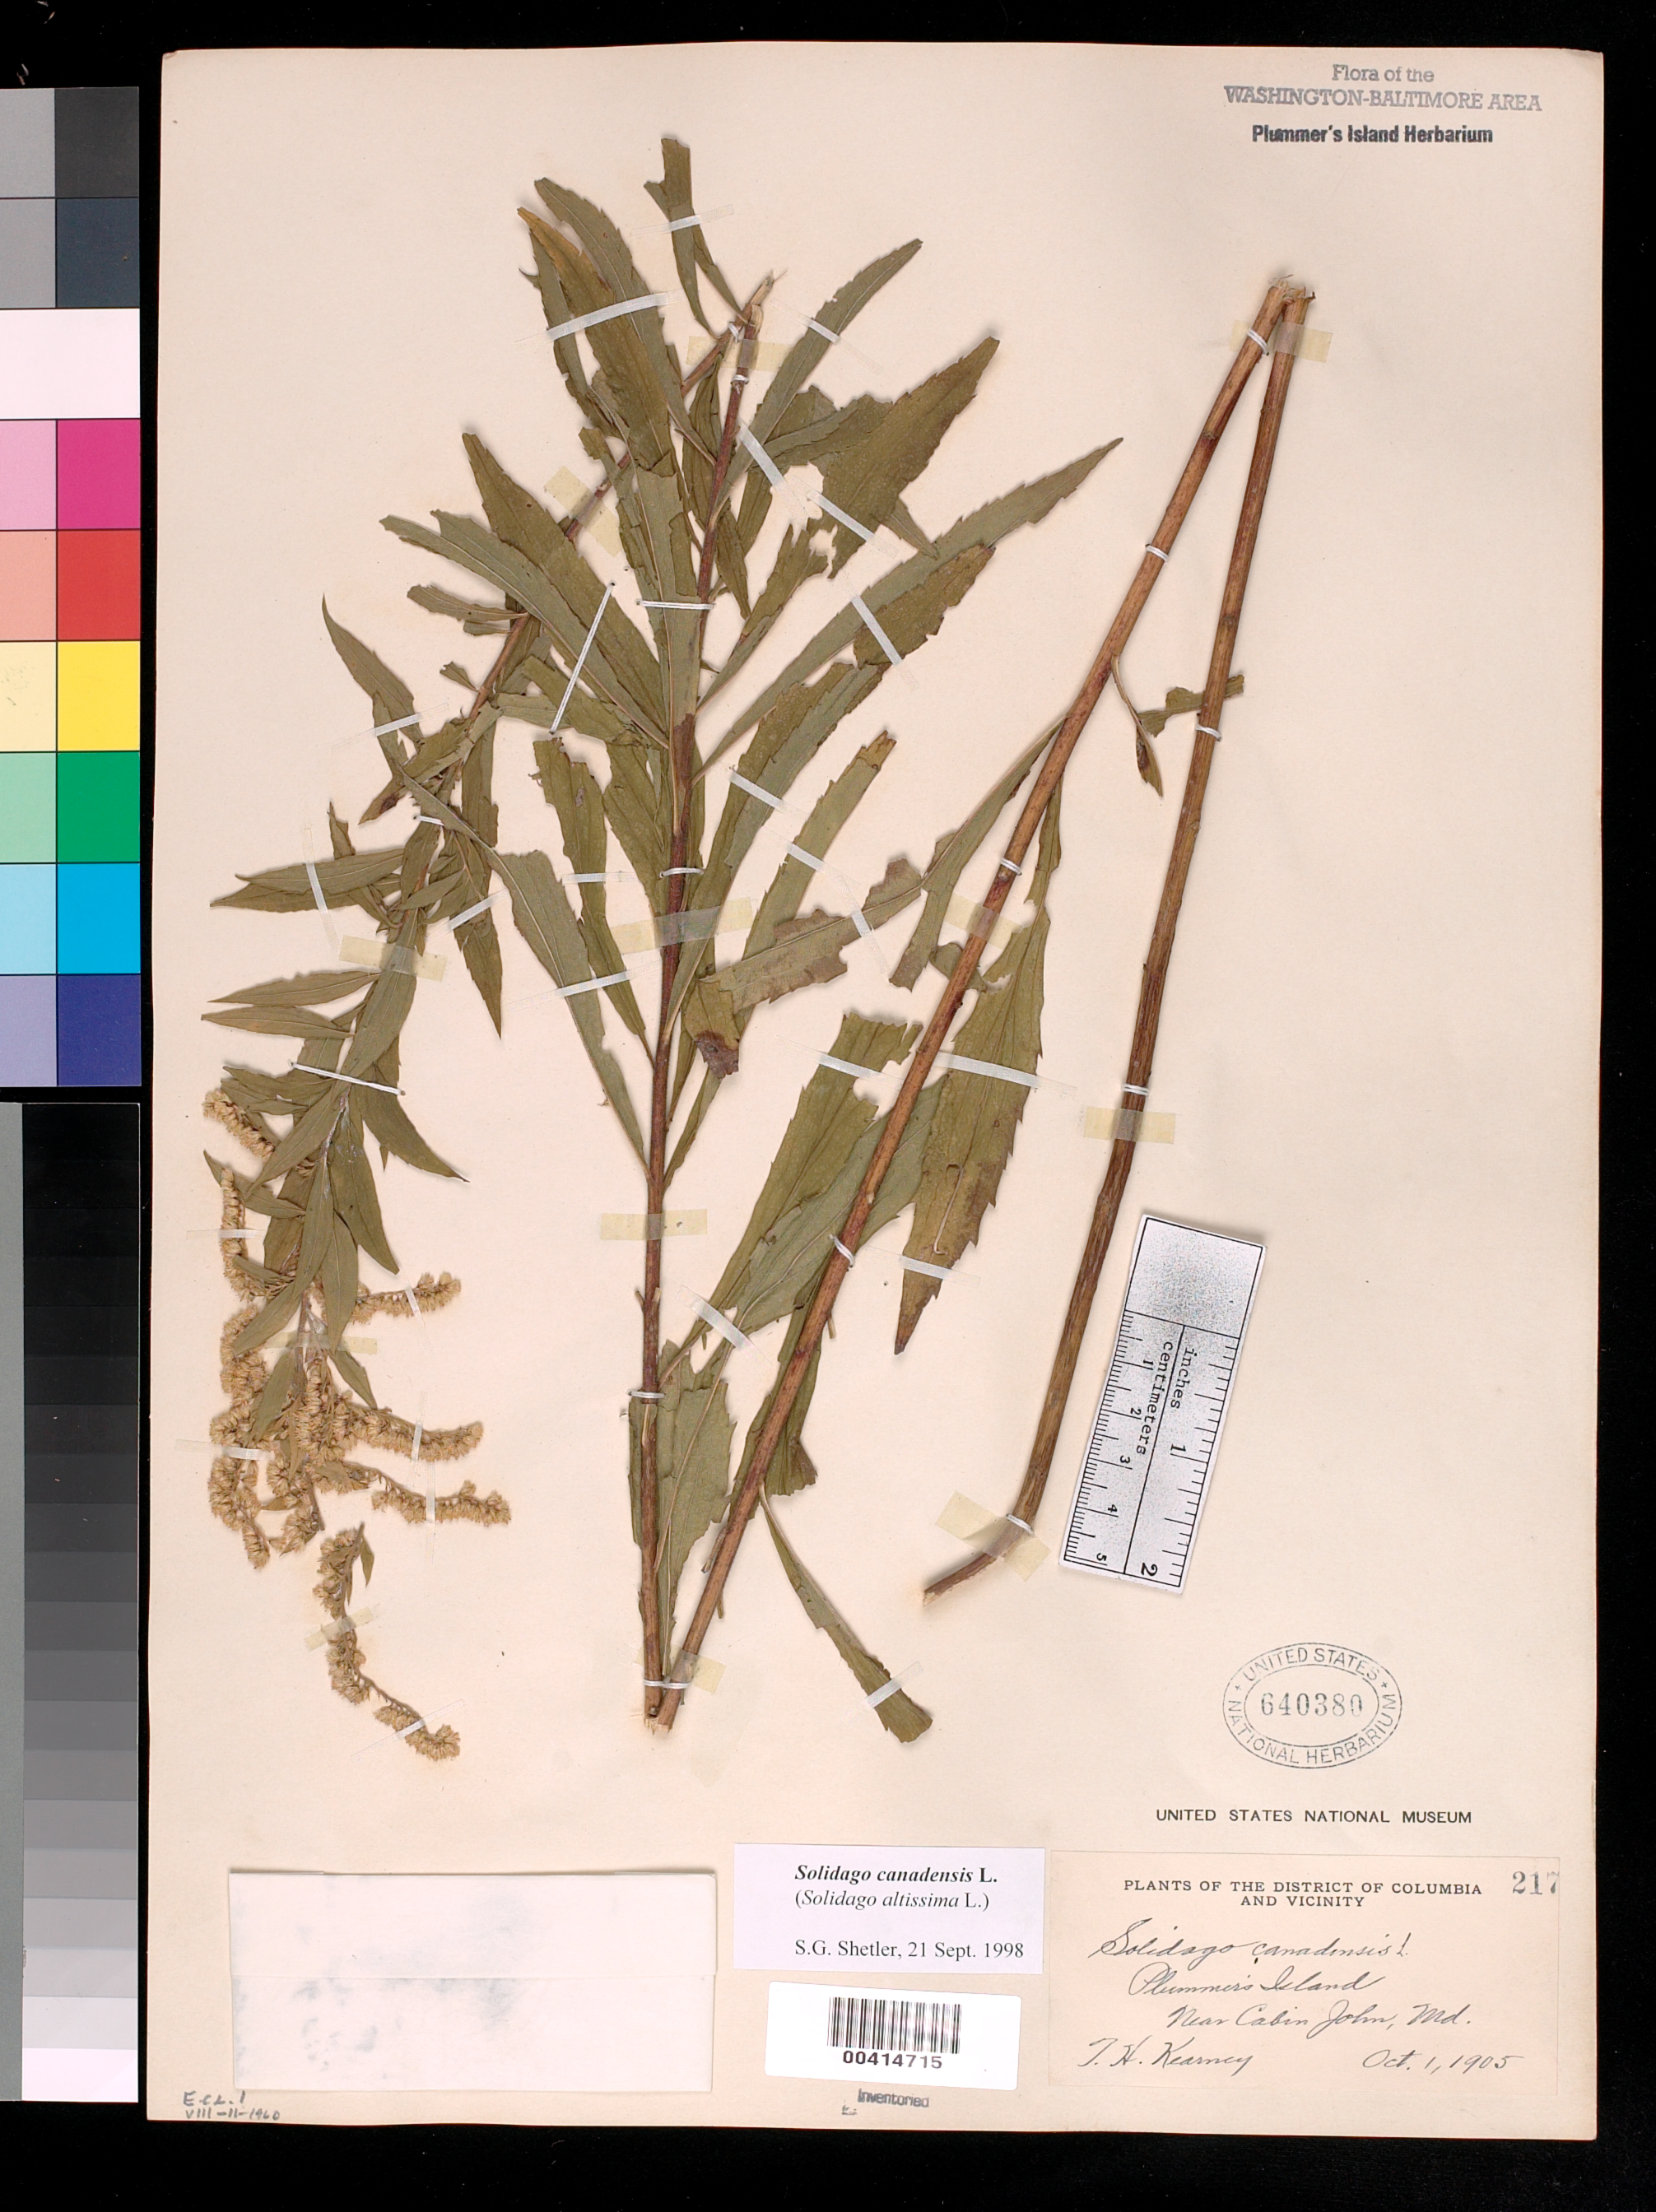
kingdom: Plantae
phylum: Tracheophyta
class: Magnoliopsida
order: Asterales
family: Asteraceae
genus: Solidago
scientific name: Solidago canadensis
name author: L.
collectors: T. H. Kearney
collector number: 217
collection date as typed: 01 Oct 1905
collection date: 1905-10-01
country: United States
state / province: Maryland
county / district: Montgomery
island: Plummers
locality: Plummer's Island Plummers Island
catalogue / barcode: US 640380